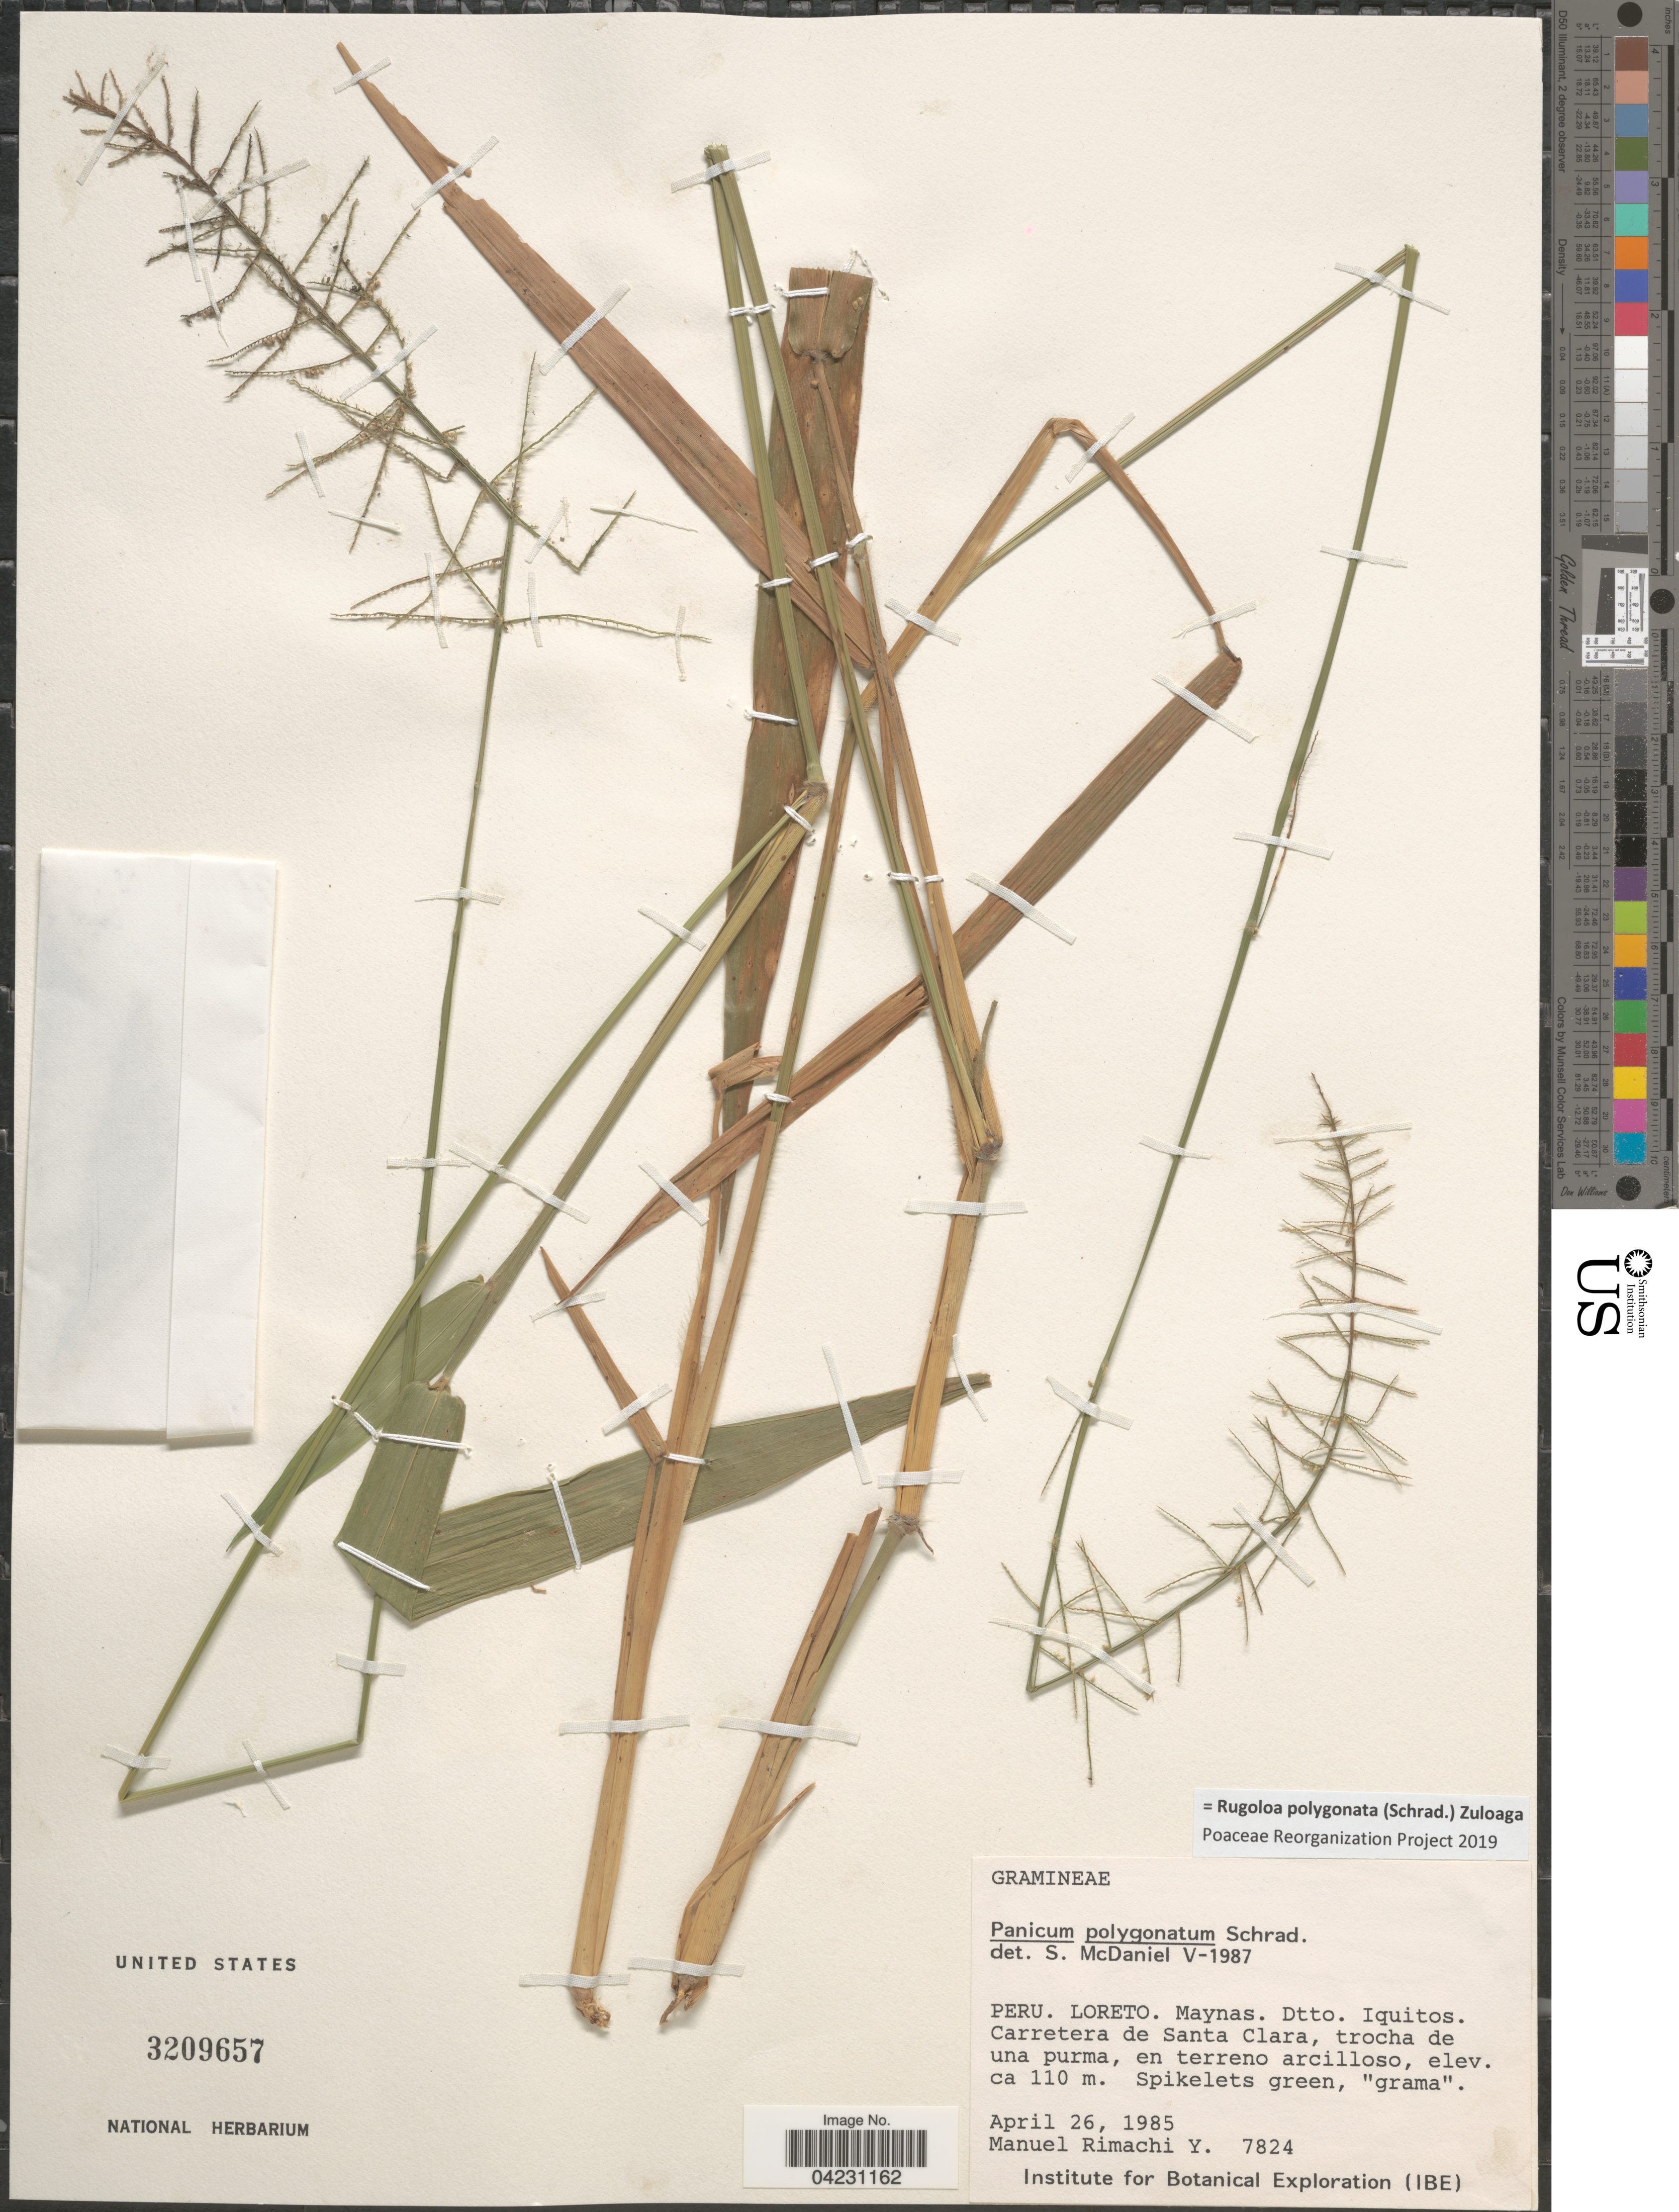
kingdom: Plantae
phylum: Tracheophyta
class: Liliopsida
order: Poales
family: Poaceae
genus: Rugoloa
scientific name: Rugoloa polygonata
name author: (Schrad.) Zuloaga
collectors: M. Rimachi Y.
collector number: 7824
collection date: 1985-04-26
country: Peru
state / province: Loreto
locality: Maynas. Dtto. Iquitos. Carretera de Santa Clara, trocha de una purma, en terreno arcilloso. Institute for Botanical Exploration (IBE).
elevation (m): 110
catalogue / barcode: US 3209657